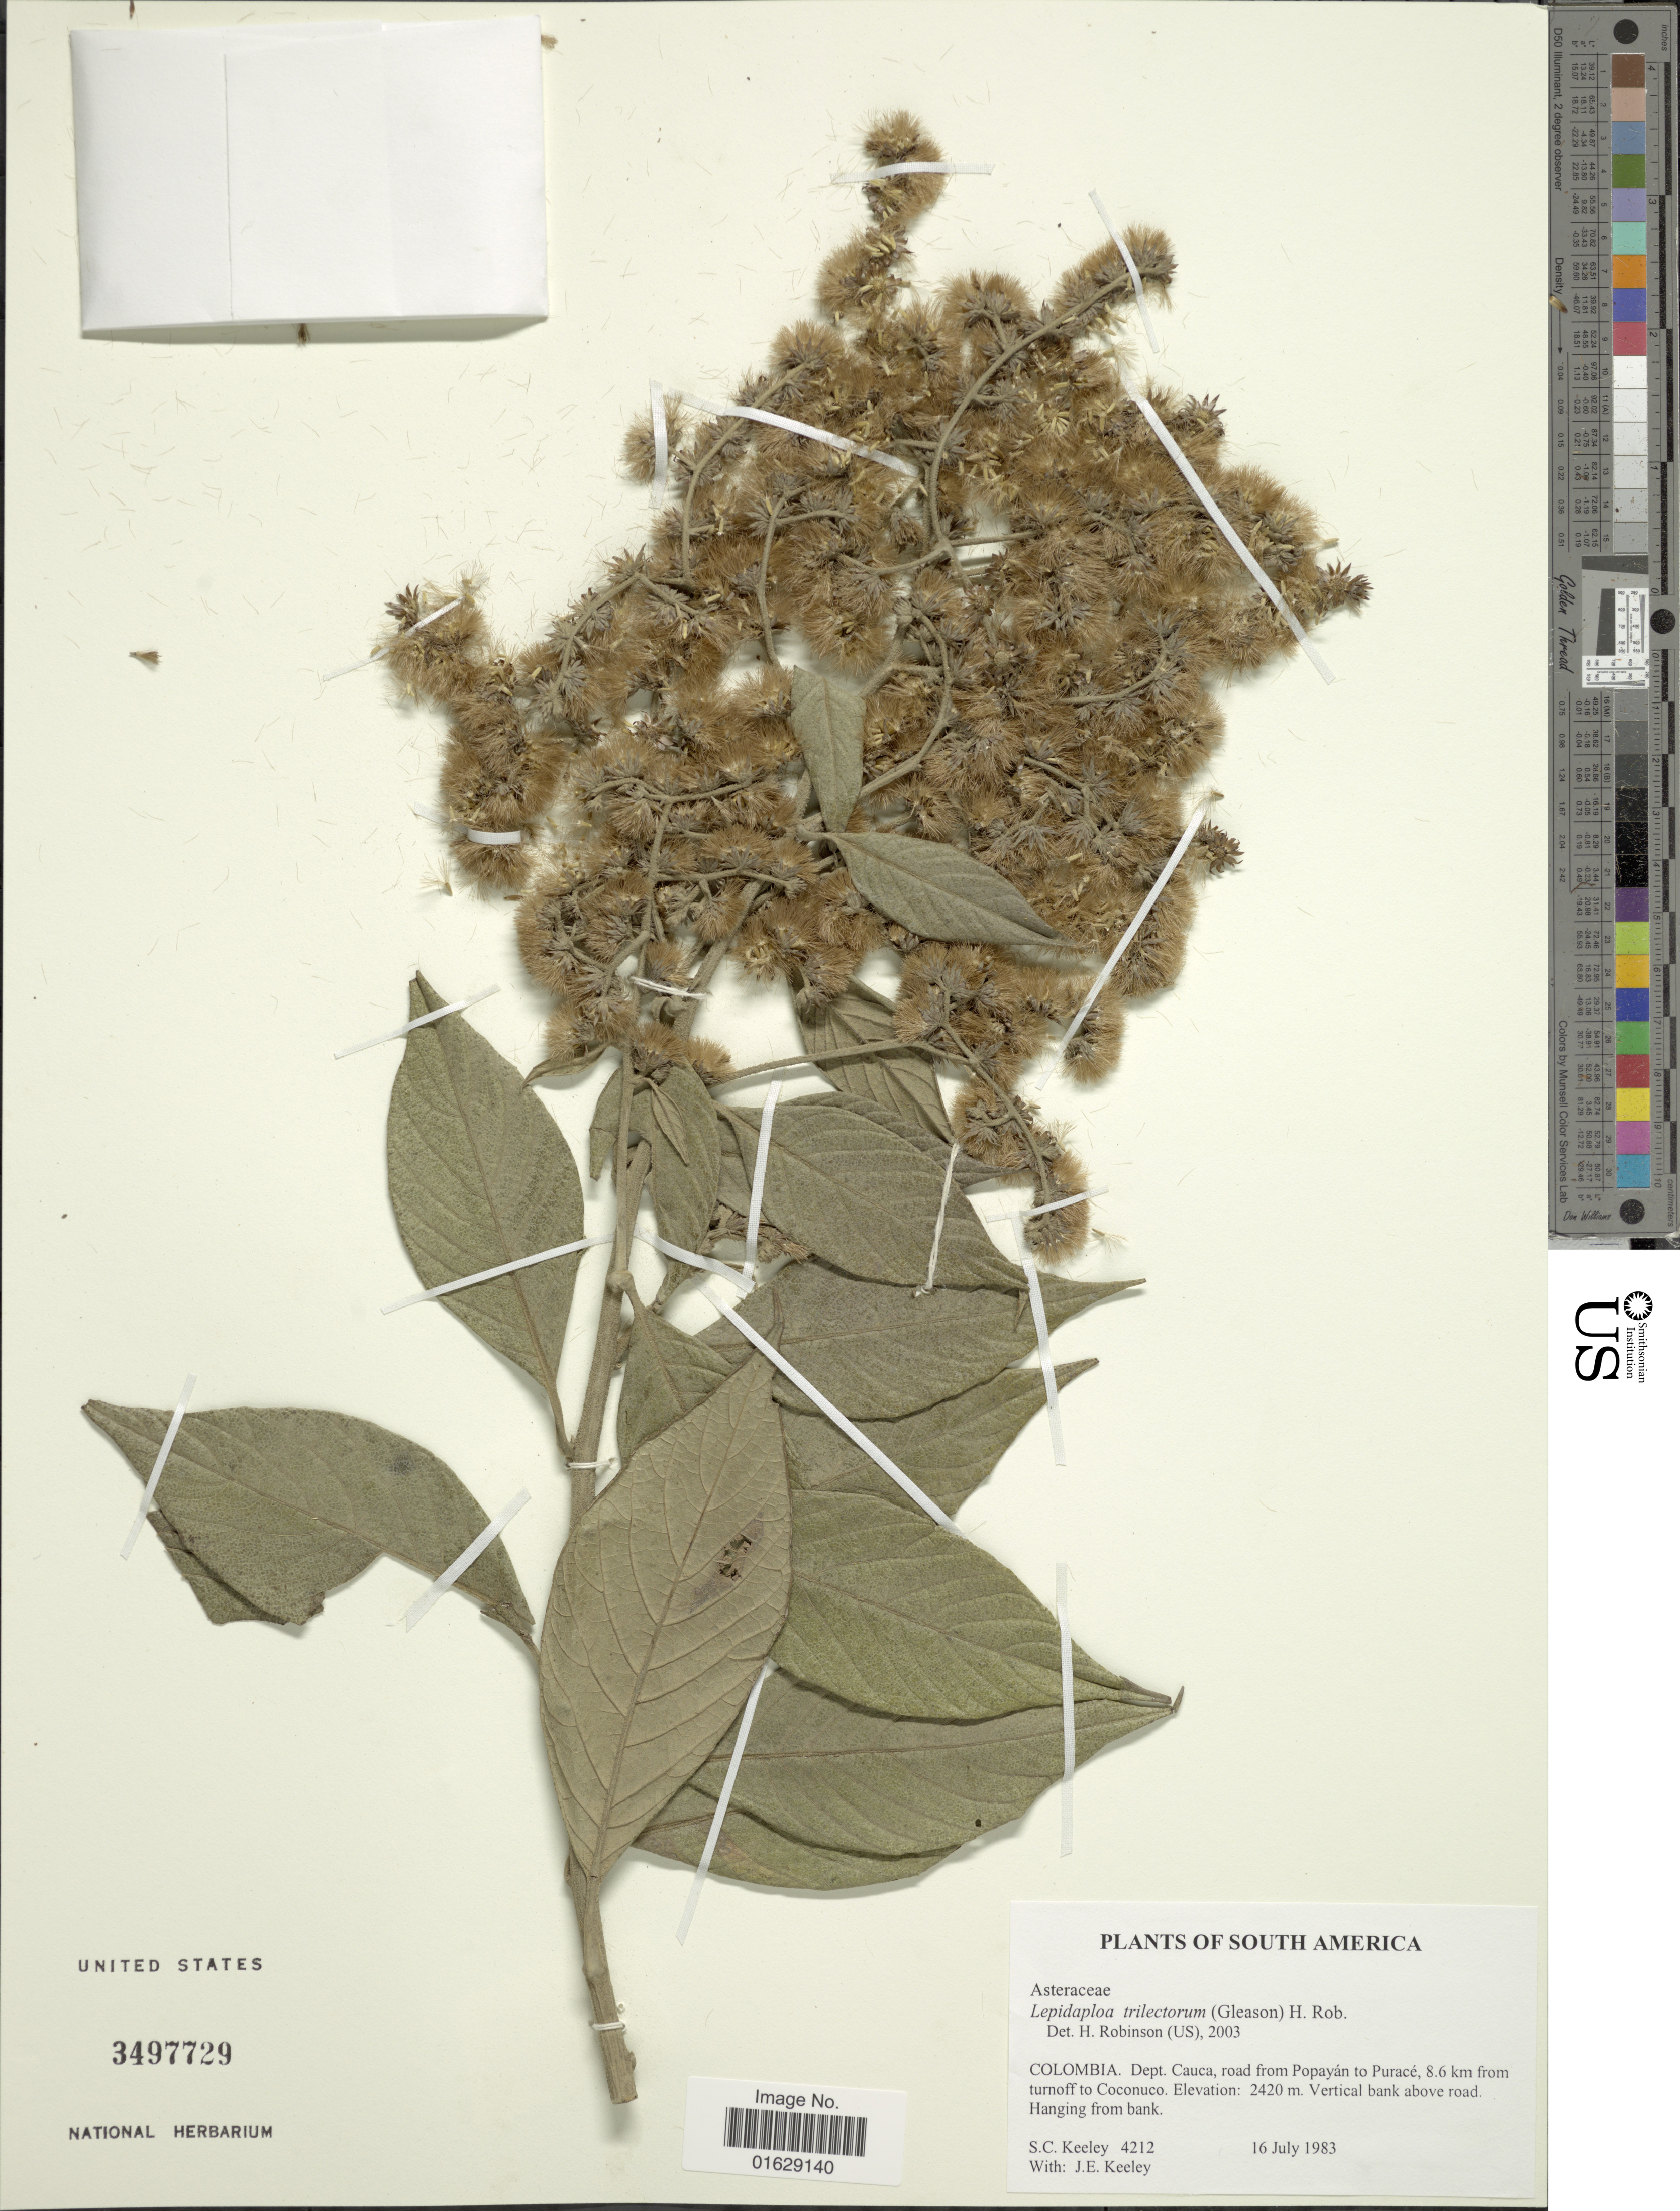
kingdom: Plantae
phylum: Tracheophyta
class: Magnoliopsida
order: Asterales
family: Asteraceae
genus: Lepidaploa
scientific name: Lepidaploa trilectorum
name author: (Gleason) H. Rob.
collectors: S. C. Keeley & J. E. Keeley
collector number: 4212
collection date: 1983-07-16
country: Colombia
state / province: Cauca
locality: Colombia, Dept. Cauca, road from Popayan to Purace, 8.6 km from turnoff to Coconuco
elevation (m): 2420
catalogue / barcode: US 3497729